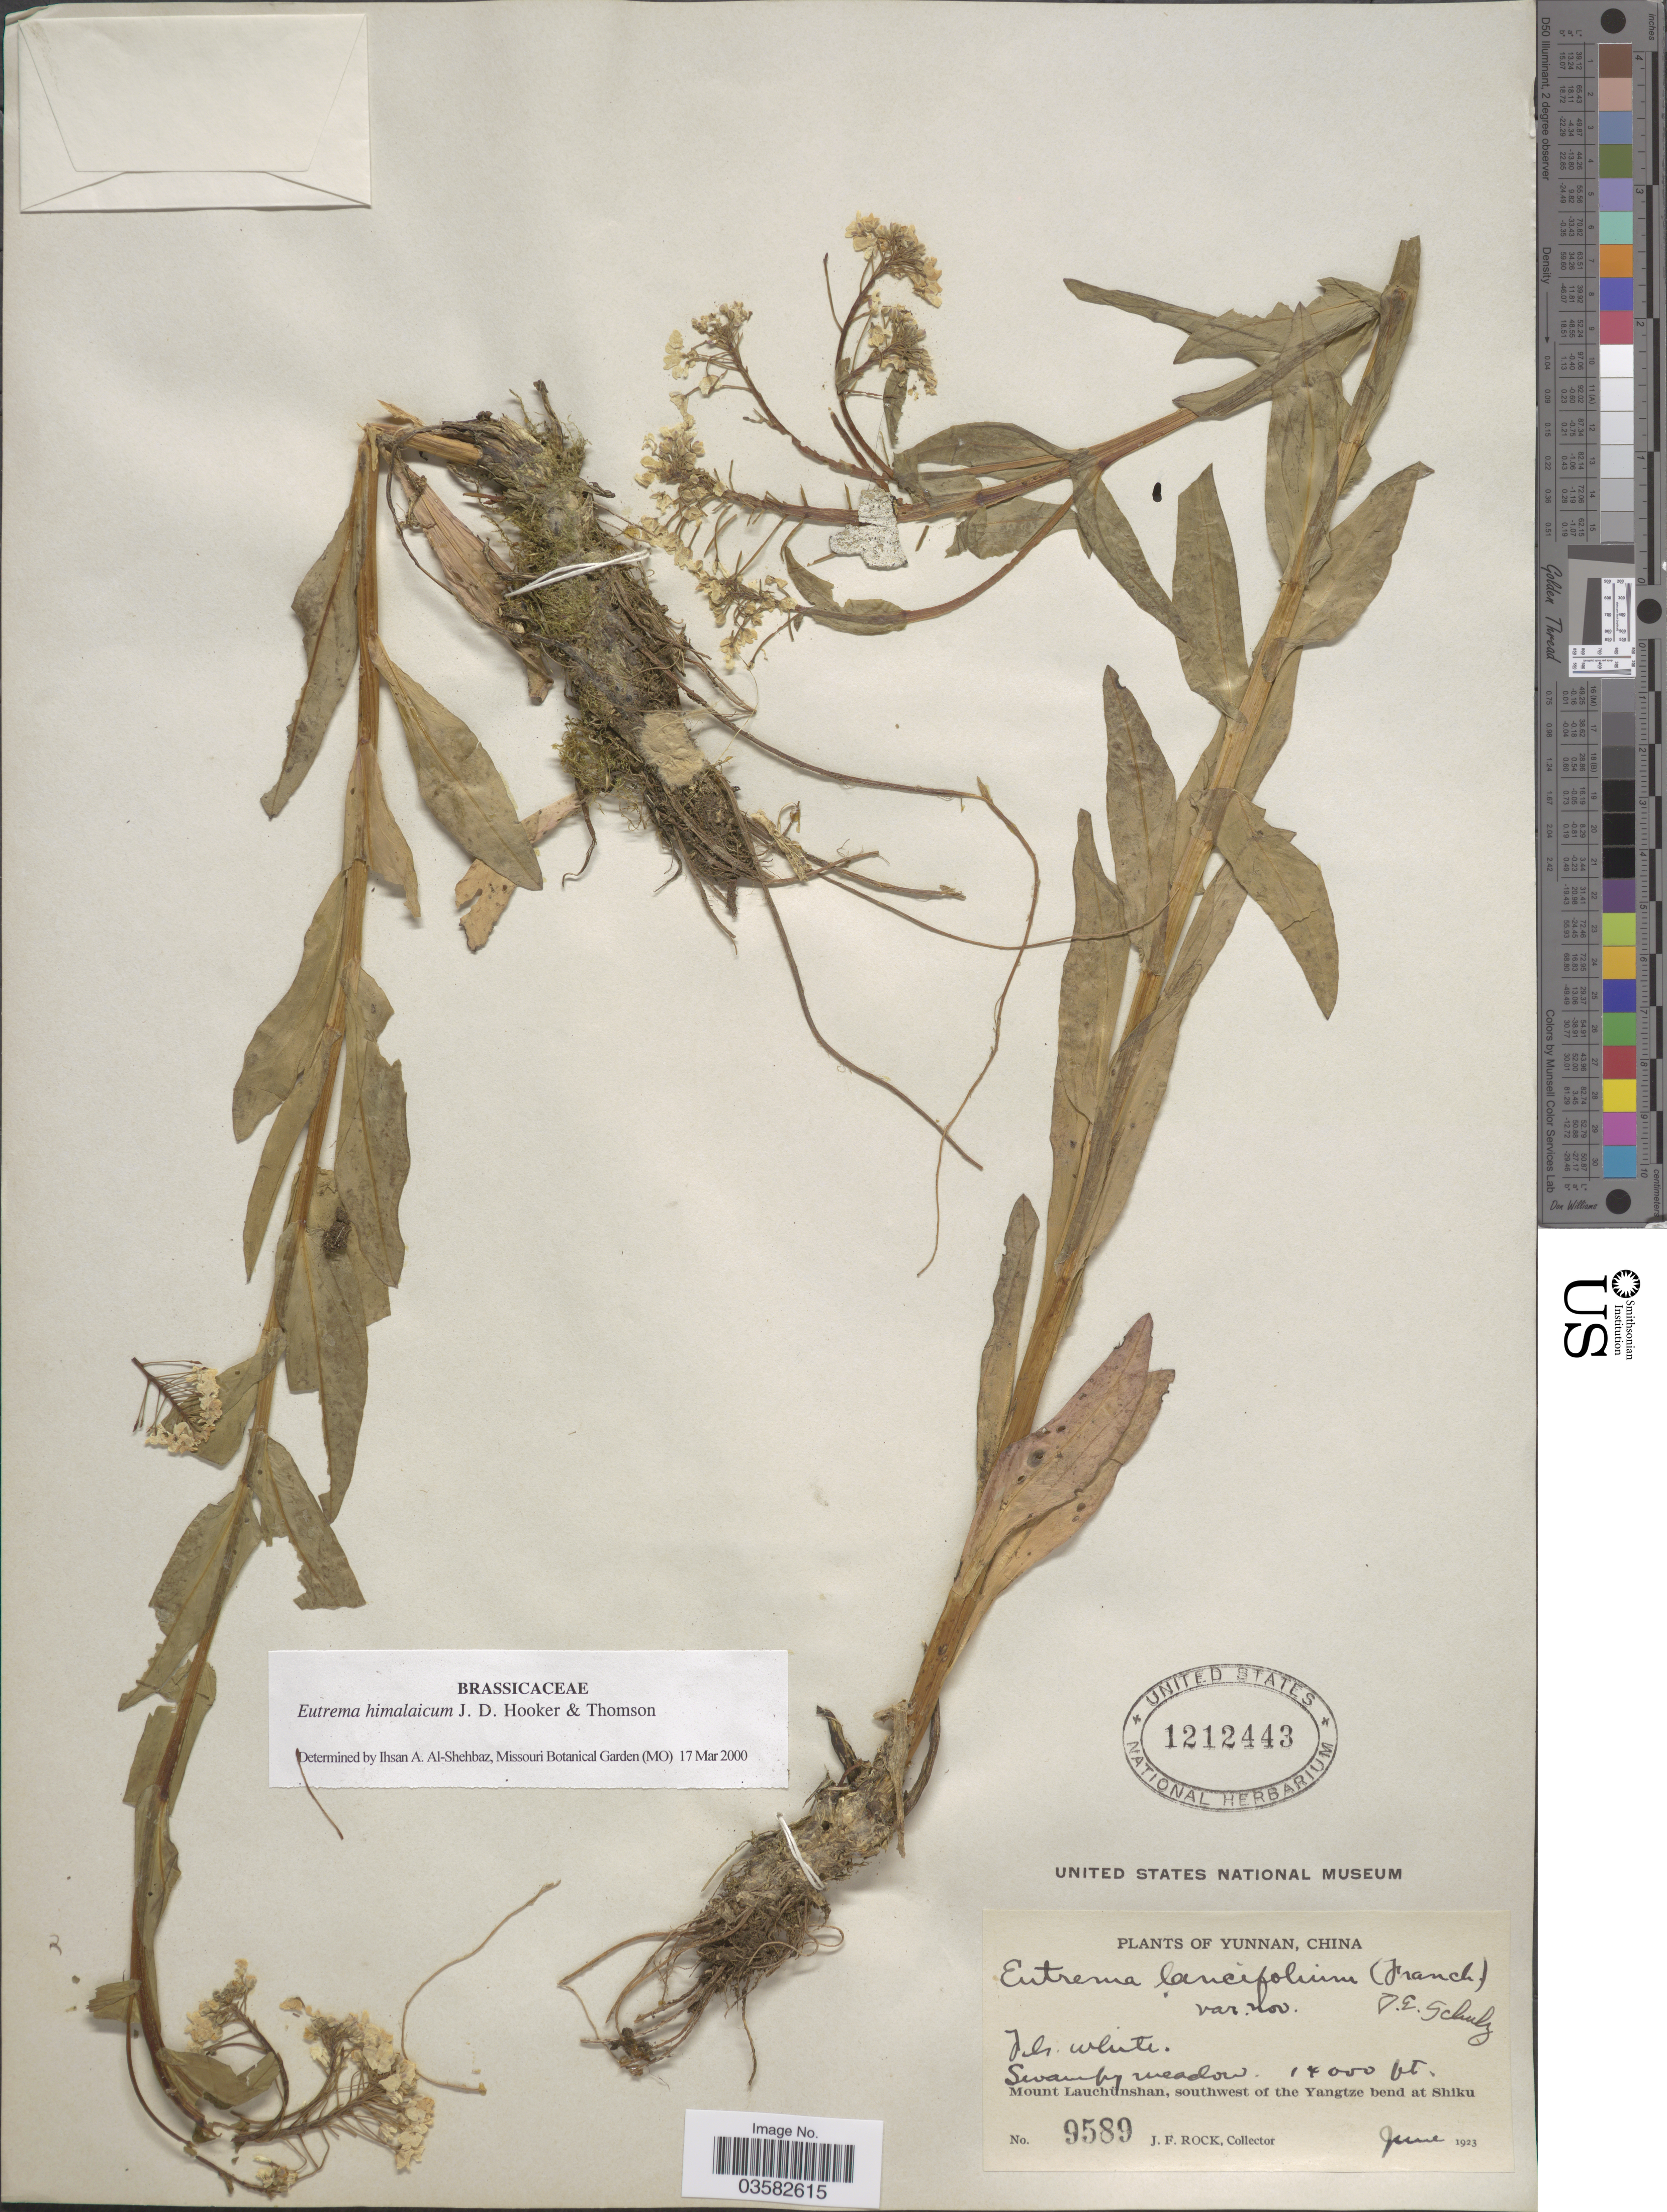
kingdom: Plantae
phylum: Tracheophyta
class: Magnoliopsida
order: Brassicales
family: Brassicaceae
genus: Eutrema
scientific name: Eutrema himalaicum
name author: Hook. f. & Thomson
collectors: J. Rock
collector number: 9589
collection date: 1923-06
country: China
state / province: Yunnan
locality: Mount Lauchünshan, southwest of the Yangtze bend at Shiku.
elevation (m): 4267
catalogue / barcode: US 1212443